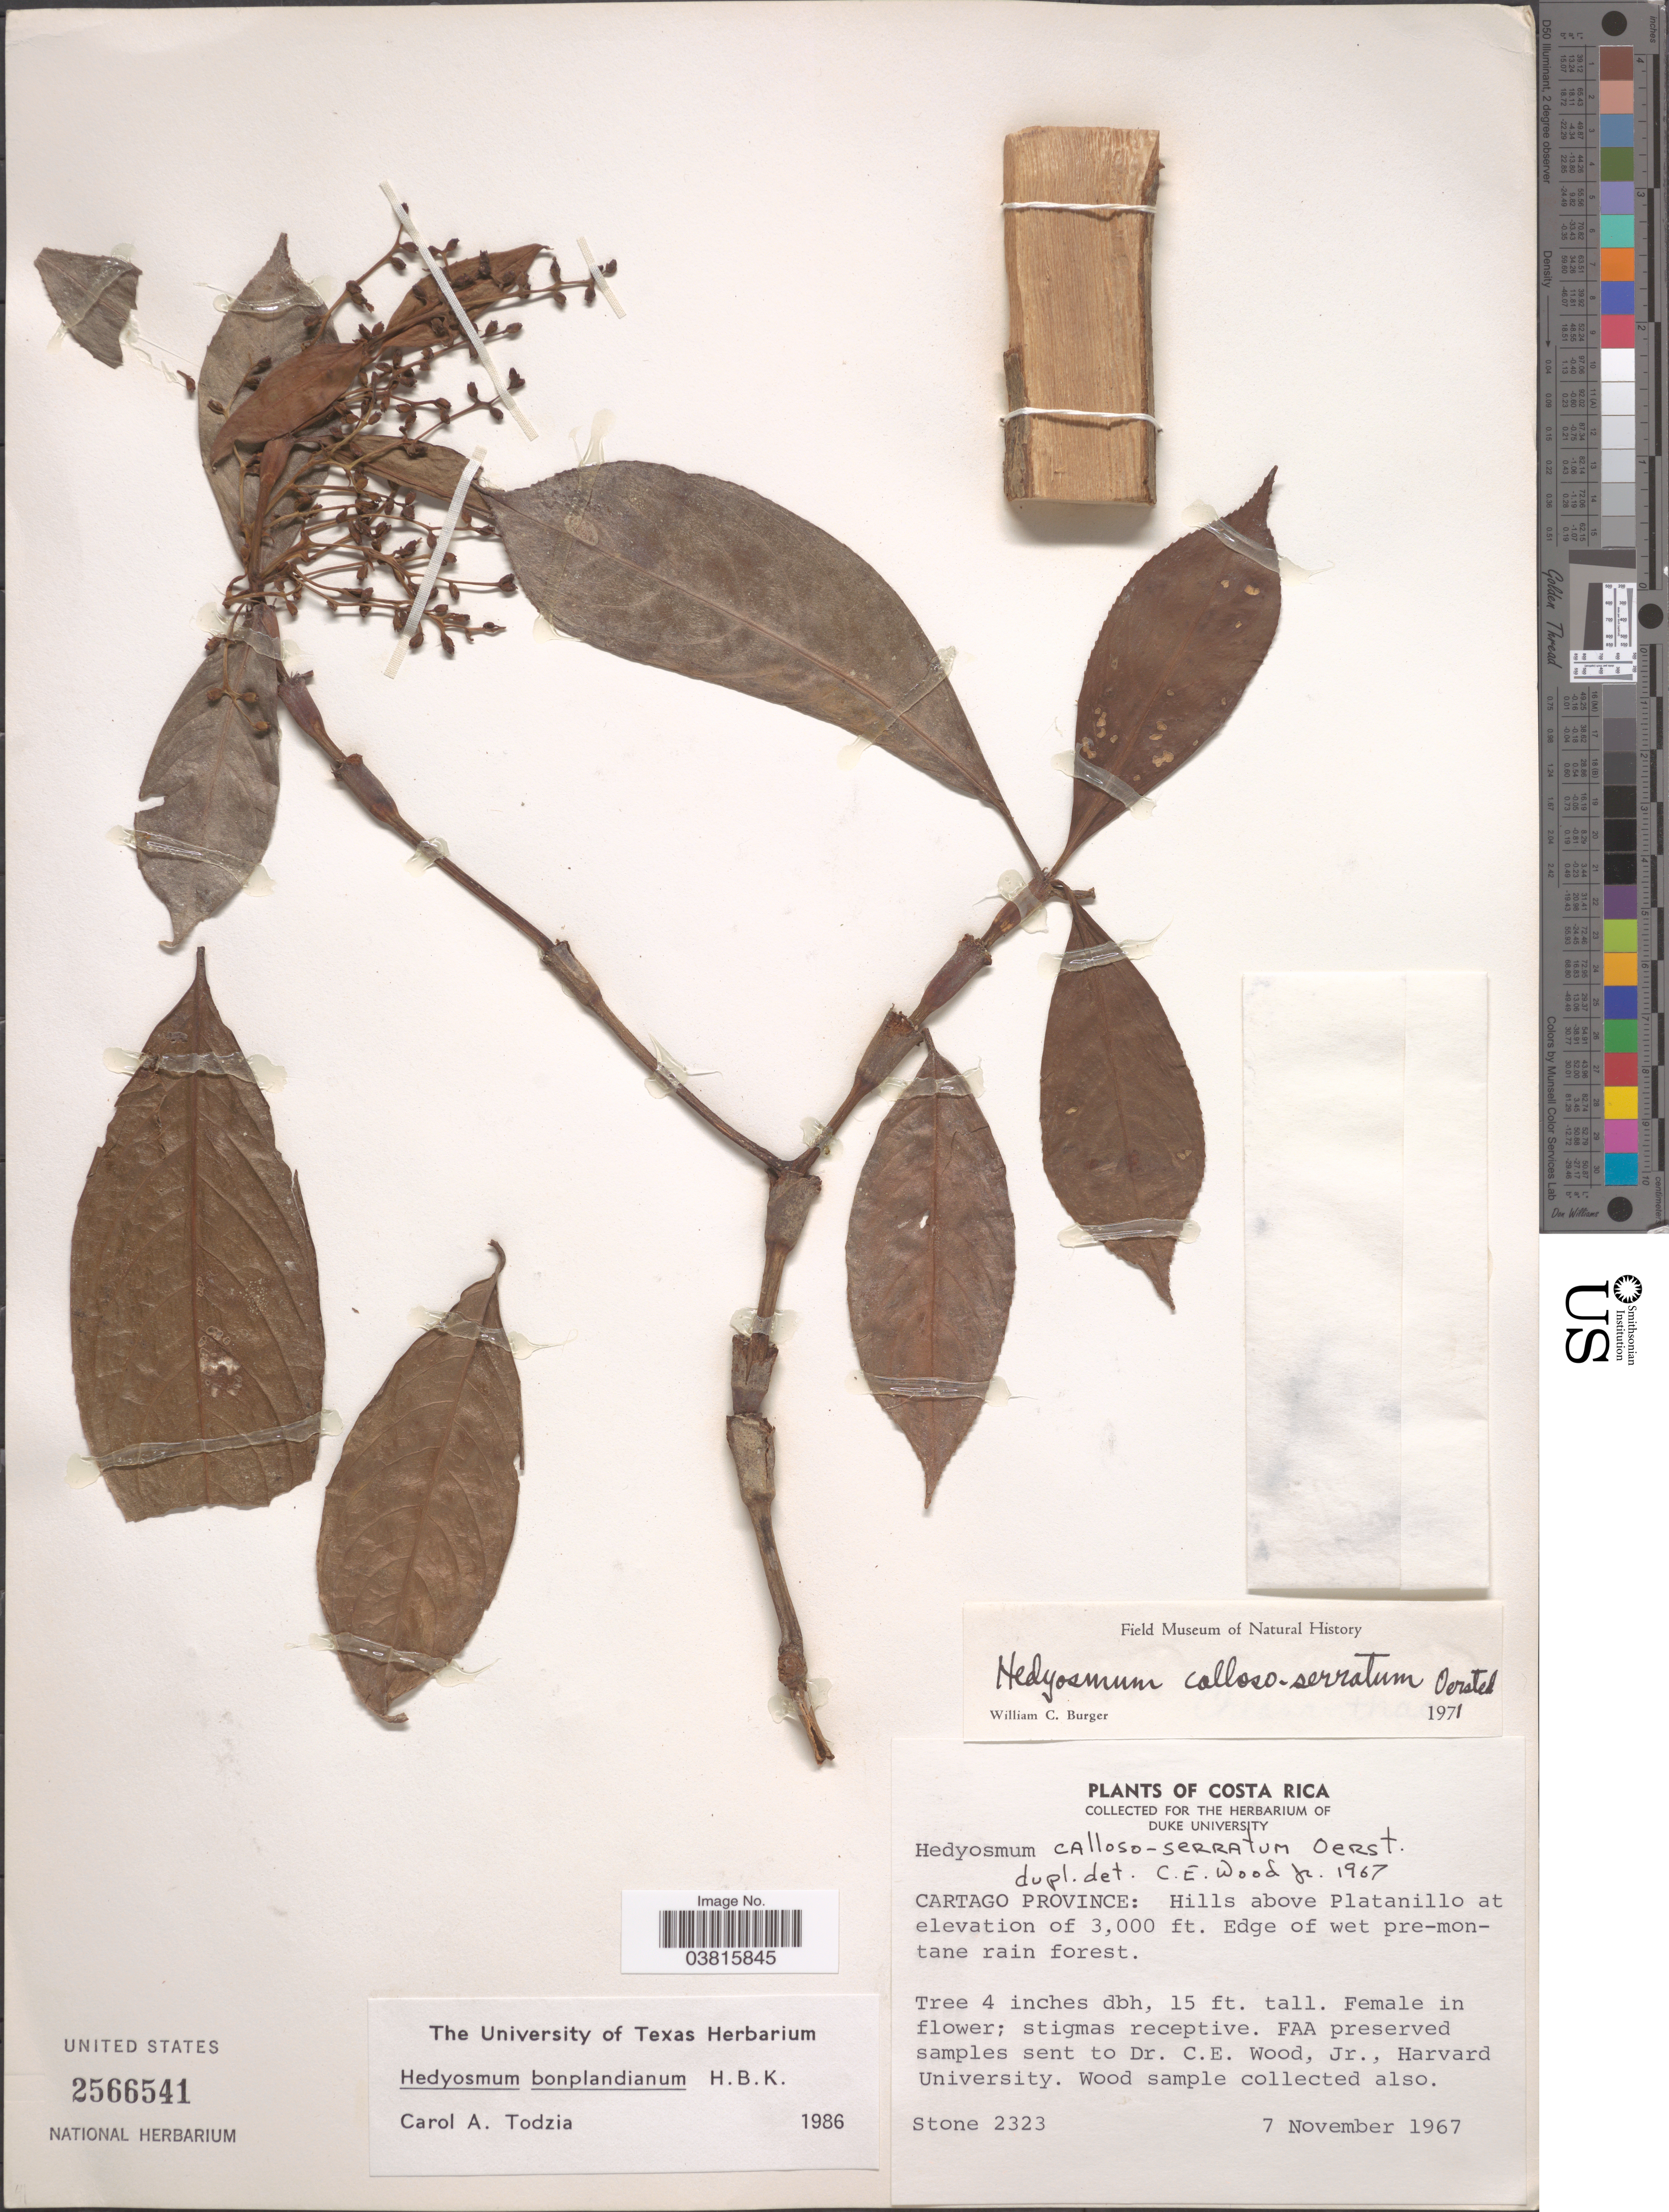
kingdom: Plantae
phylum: Tracheophyta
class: Magnoliopsida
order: Chloranthales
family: Chloranthaceae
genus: Hedyosmum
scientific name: Hedyosmum bonplandianum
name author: Kunth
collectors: -. Stone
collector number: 2323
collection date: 1967-11-07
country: Costa Rica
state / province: Cartago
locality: Hills above Platanillo. Edge of wet pre-montane rain forest.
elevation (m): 914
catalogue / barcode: US 2566541